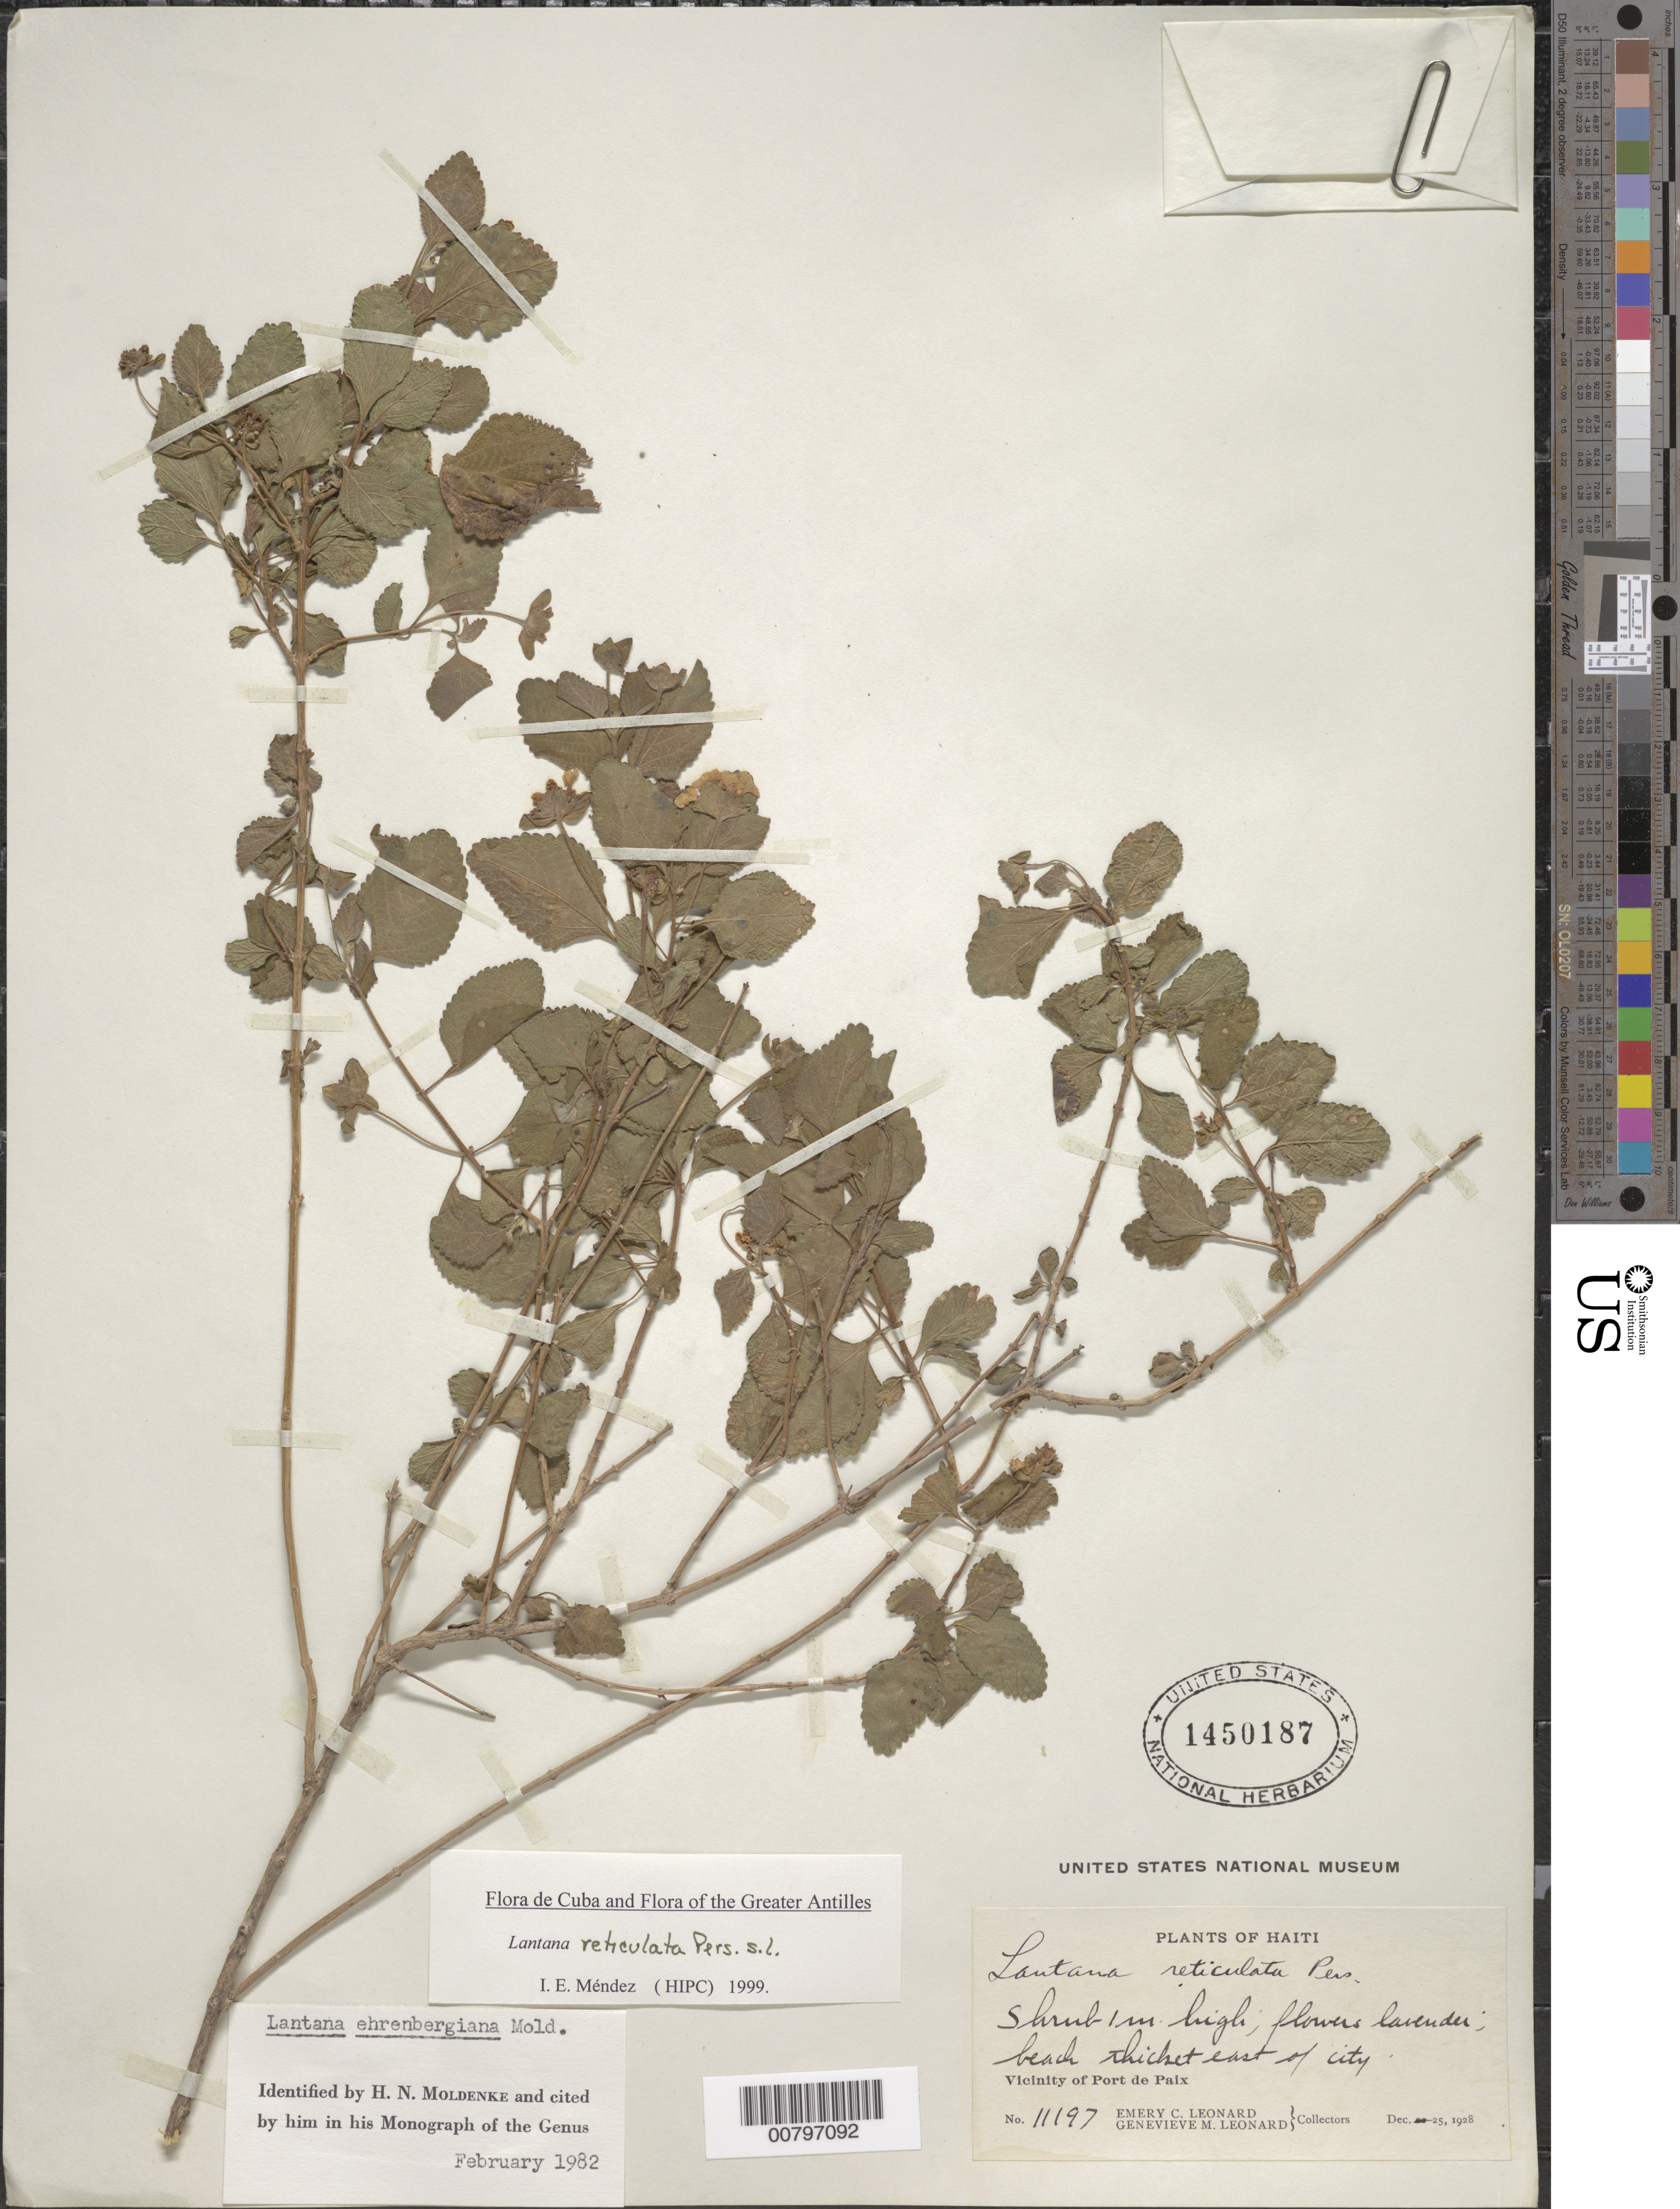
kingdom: Plantae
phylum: Tracheophyta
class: Magnoliopsida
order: Lamiales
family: Verbenaceae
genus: Lantana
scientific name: Lantana reticulata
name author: Pers.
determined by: Méndez, Isidro E., (HIPC)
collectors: E. C. Leonard & G. M. Leonard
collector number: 11197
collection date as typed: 25 Dec 1928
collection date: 1928-12-25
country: Haiti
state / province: Nord-Ouest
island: Hispaniola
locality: Vicinity of Port de Paix, E of city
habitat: Beach thickets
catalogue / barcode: US 1450187